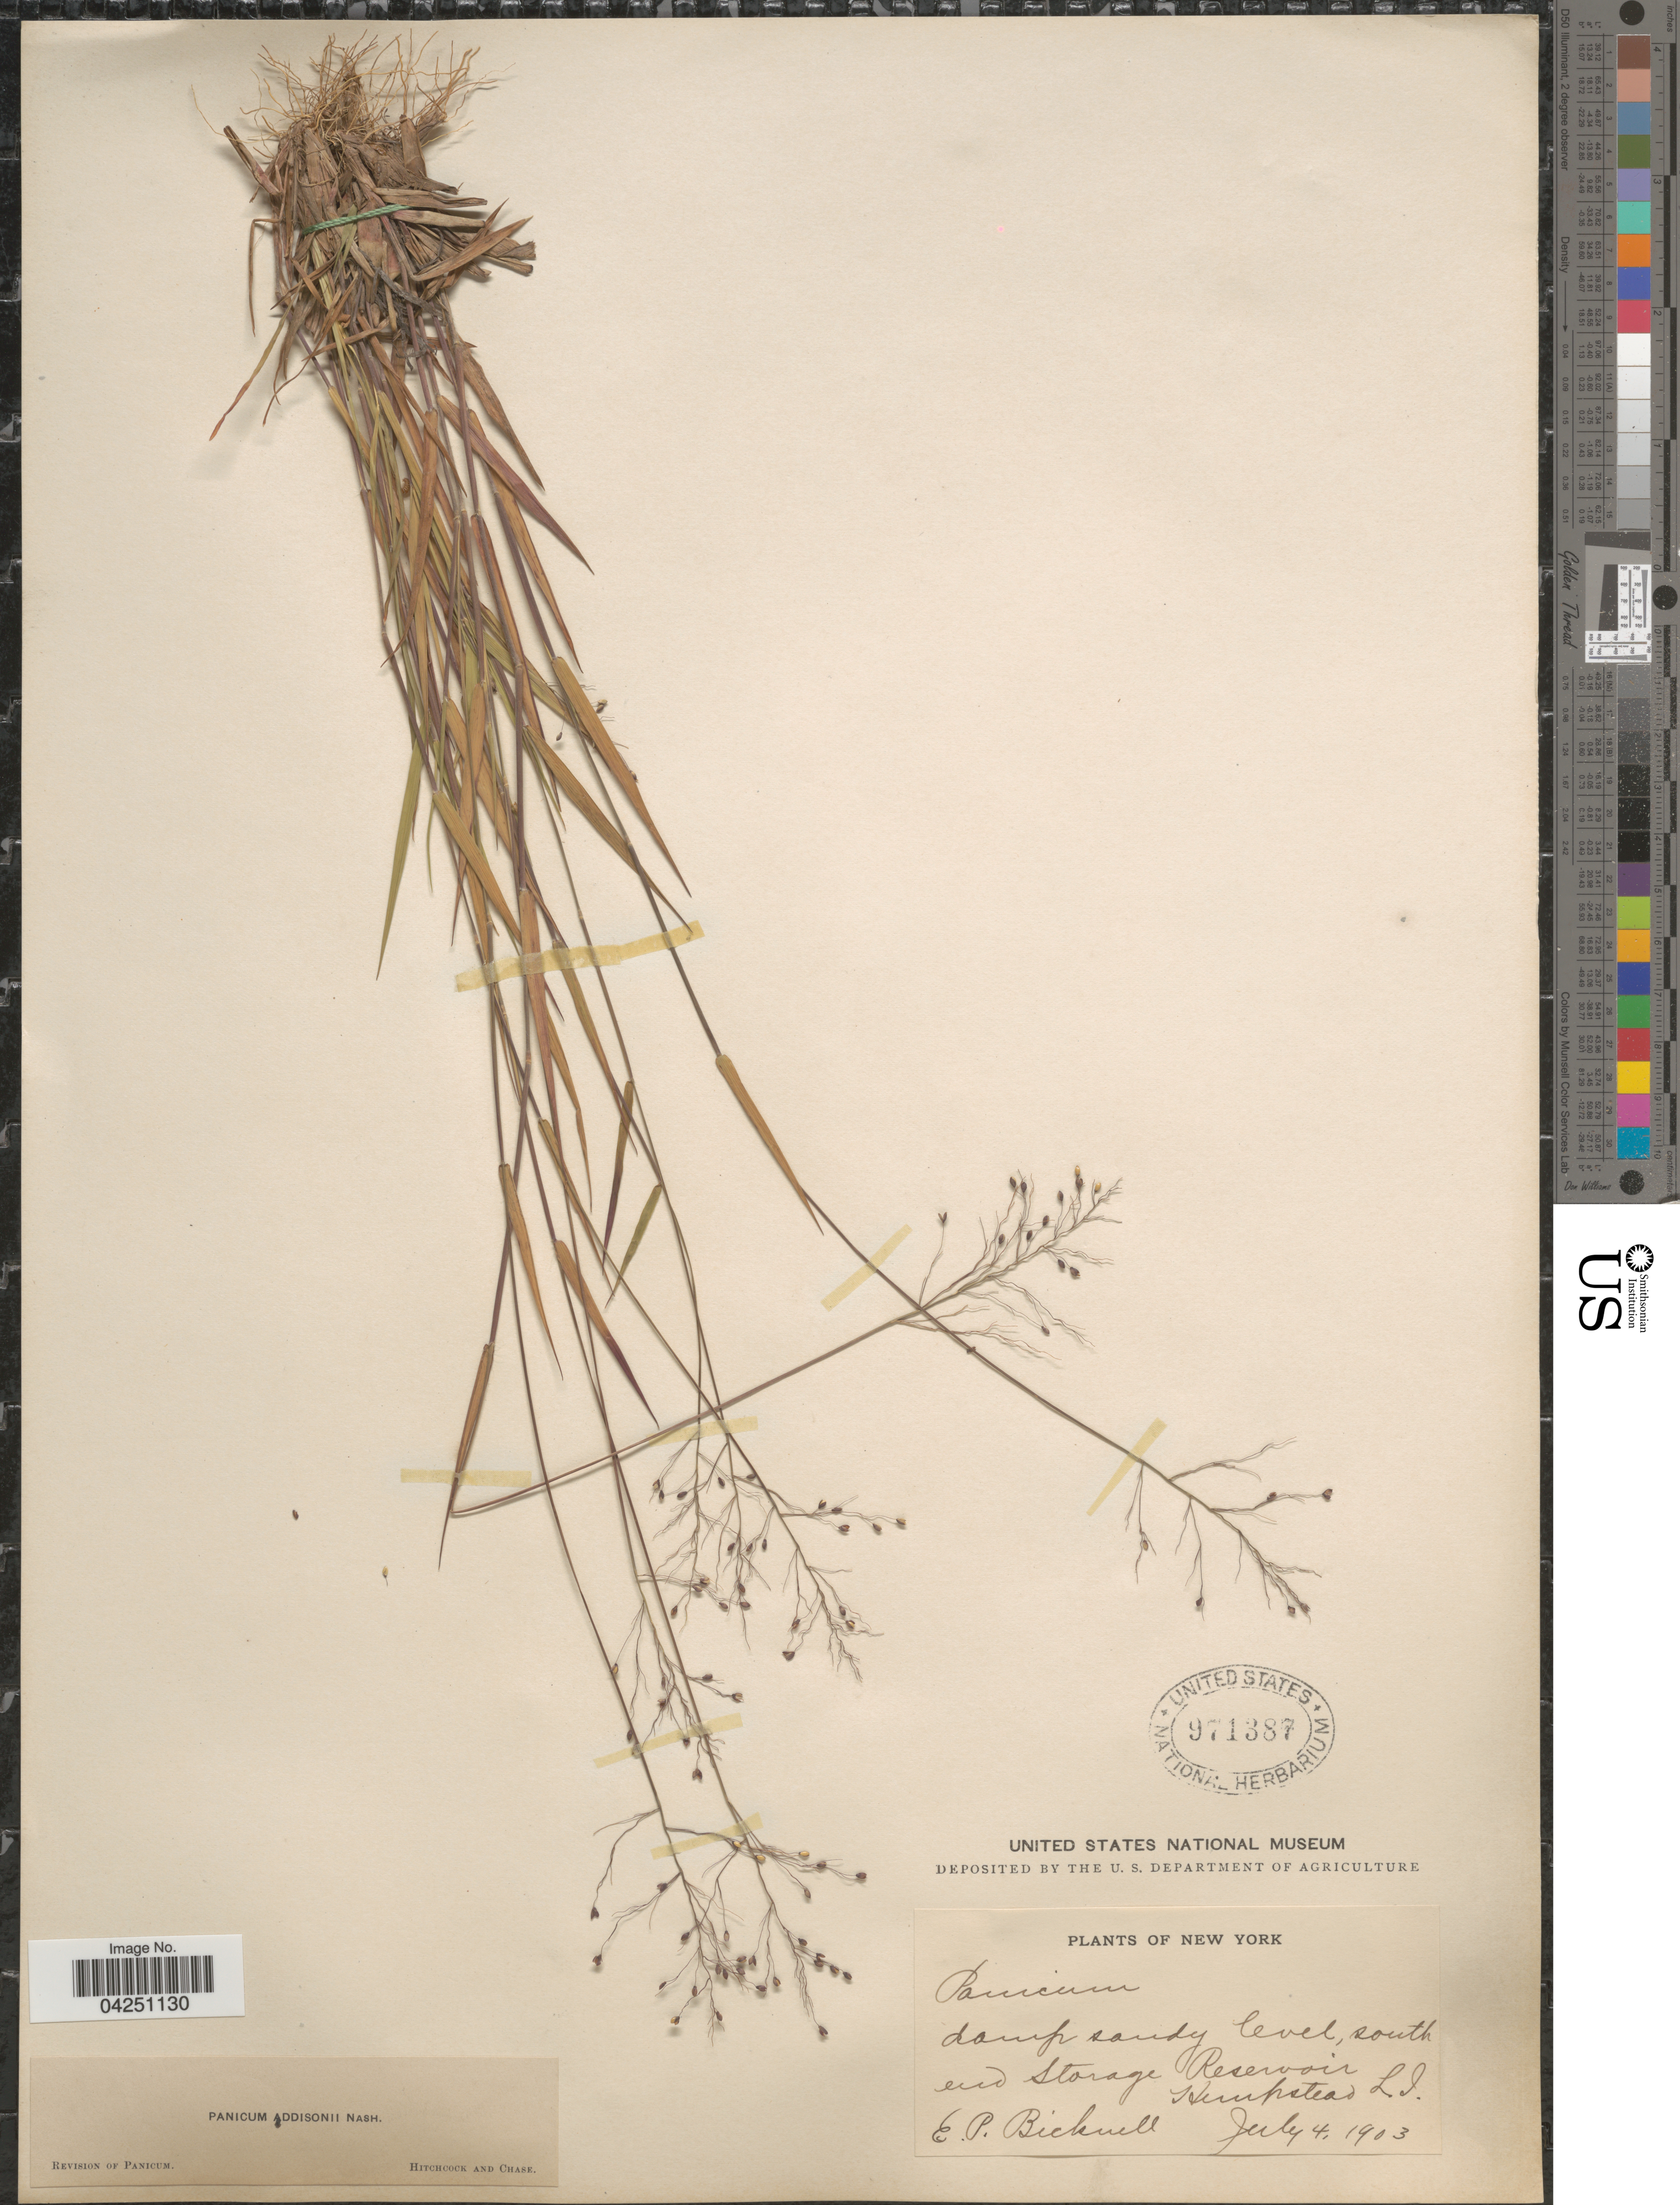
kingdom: Plantae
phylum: Tracheophyta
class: Liliopsida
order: Poales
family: Poaceae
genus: Dichanthelium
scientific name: Dichanthelium acuminatum var. acuminatum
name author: (Sw.) Gould & C.A. Clark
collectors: E. P. Bicknell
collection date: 1903-07-04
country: United States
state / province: New York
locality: South end Storage Reservoir. Hempstead L.I.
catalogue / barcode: US 971387